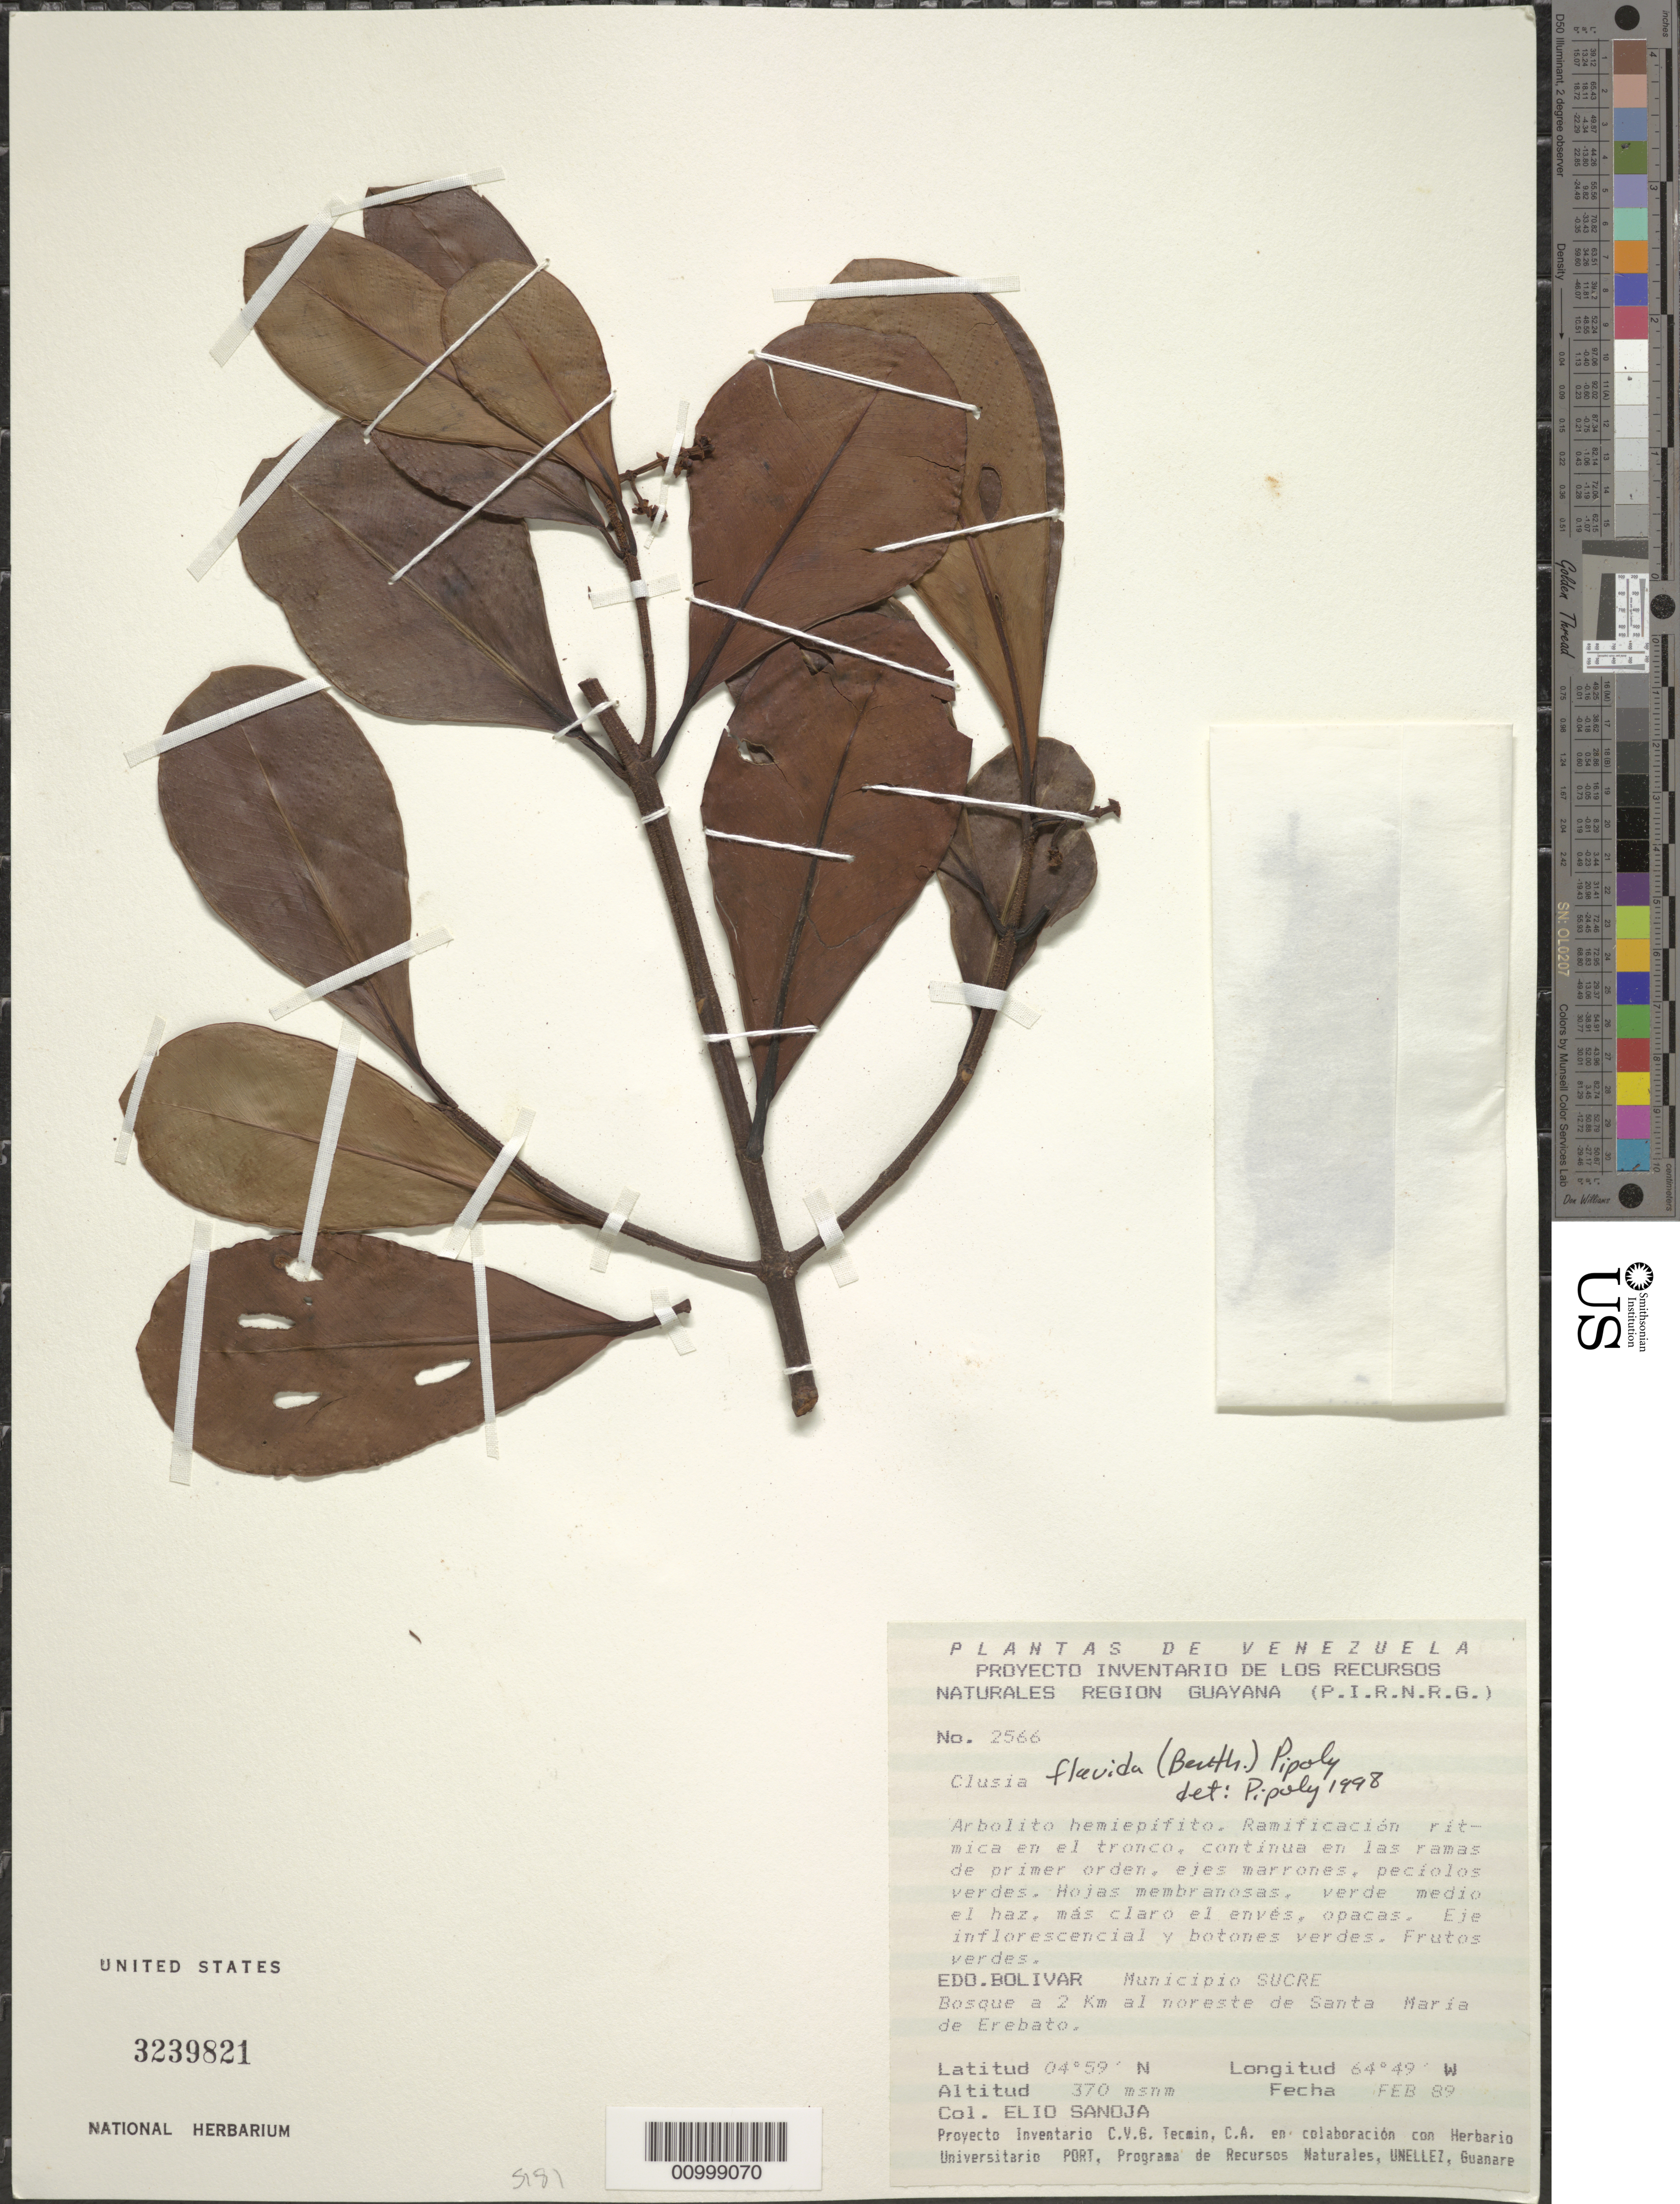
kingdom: Plantae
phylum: Tracheophyta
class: Magnoliopsida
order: Malpighiales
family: Clusiaceae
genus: Clusia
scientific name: Clusia flavida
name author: (Benth.) Pipoly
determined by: Pipoly, J. J., III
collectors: E. Sanoja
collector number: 2566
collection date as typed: Feb-89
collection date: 1989-02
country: Venezuela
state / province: Bolívar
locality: Bosque a 2 km al noresete de Santa Maria de Erebato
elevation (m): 370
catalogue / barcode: US 3239821